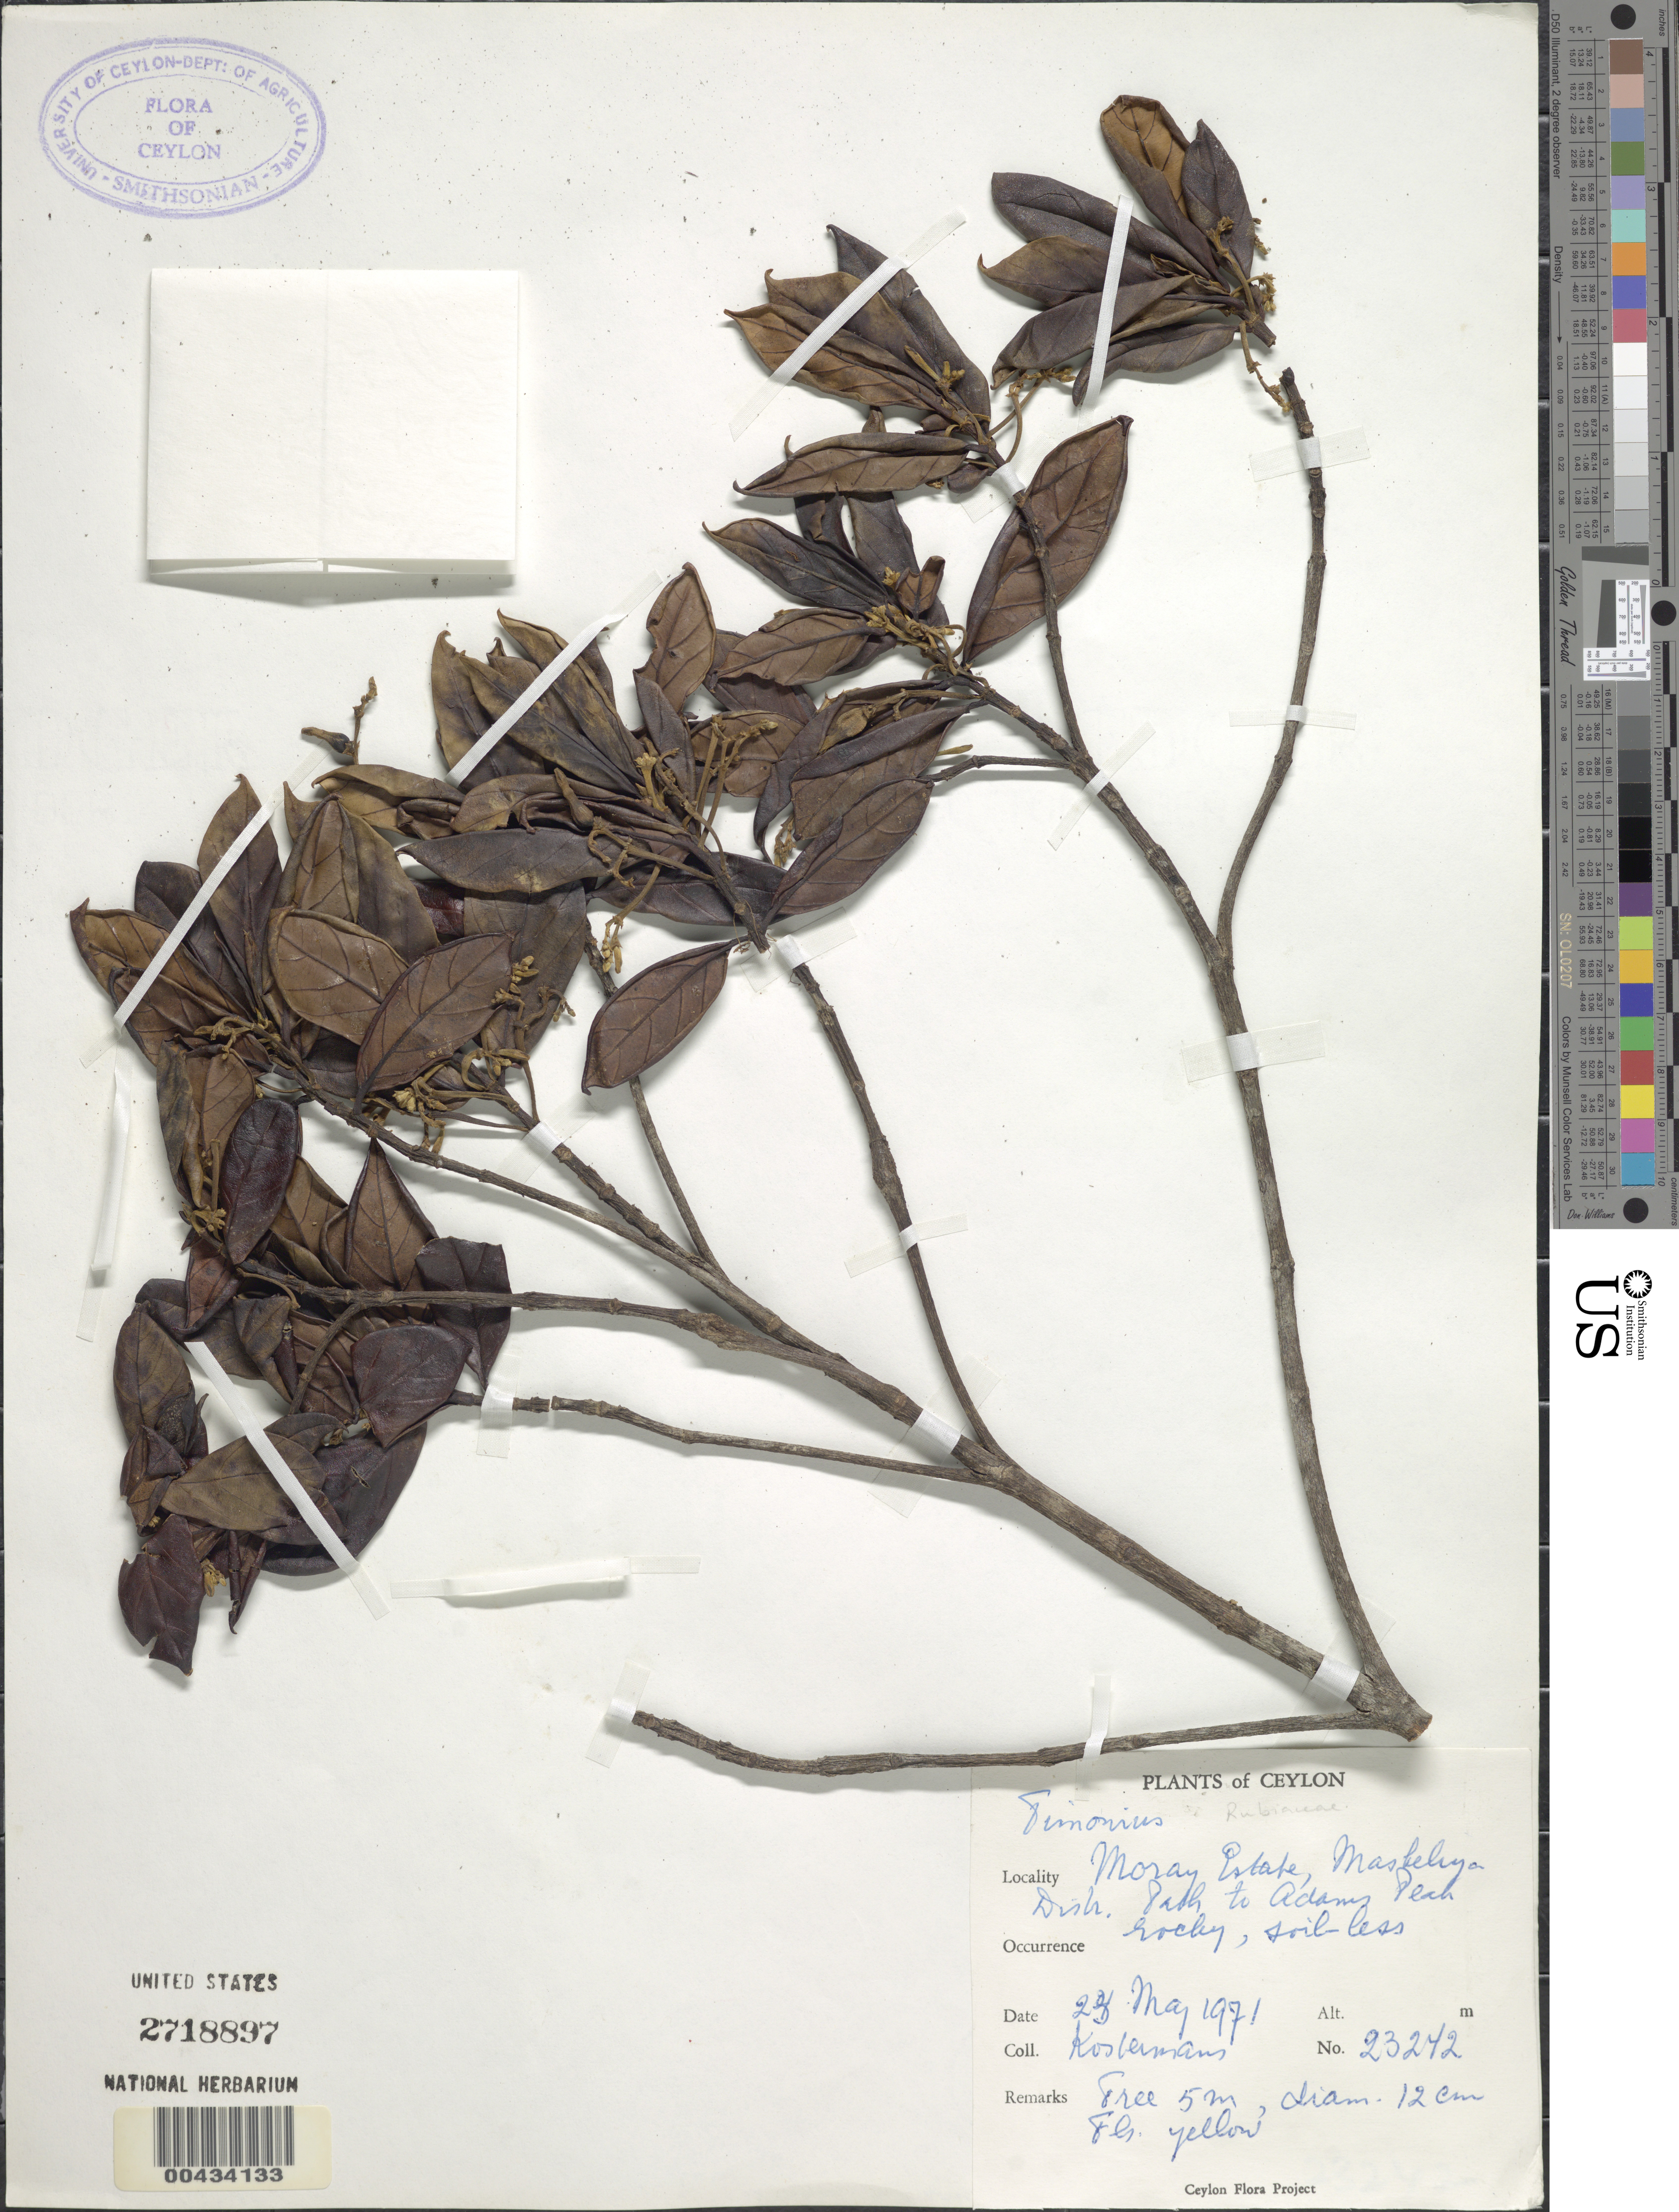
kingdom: Plantae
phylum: Tracheophyta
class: Magnoliopsida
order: Gentianales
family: Rubiaceae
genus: Timonius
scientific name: Timonius sp.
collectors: A. J. G. Kostermans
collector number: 23242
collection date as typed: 24 May 1971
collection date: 1971-05-24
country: Sri Lanka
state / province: Central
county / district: Kandy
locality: Moray Estate, path to Adams Peak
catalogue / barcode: US 2718897